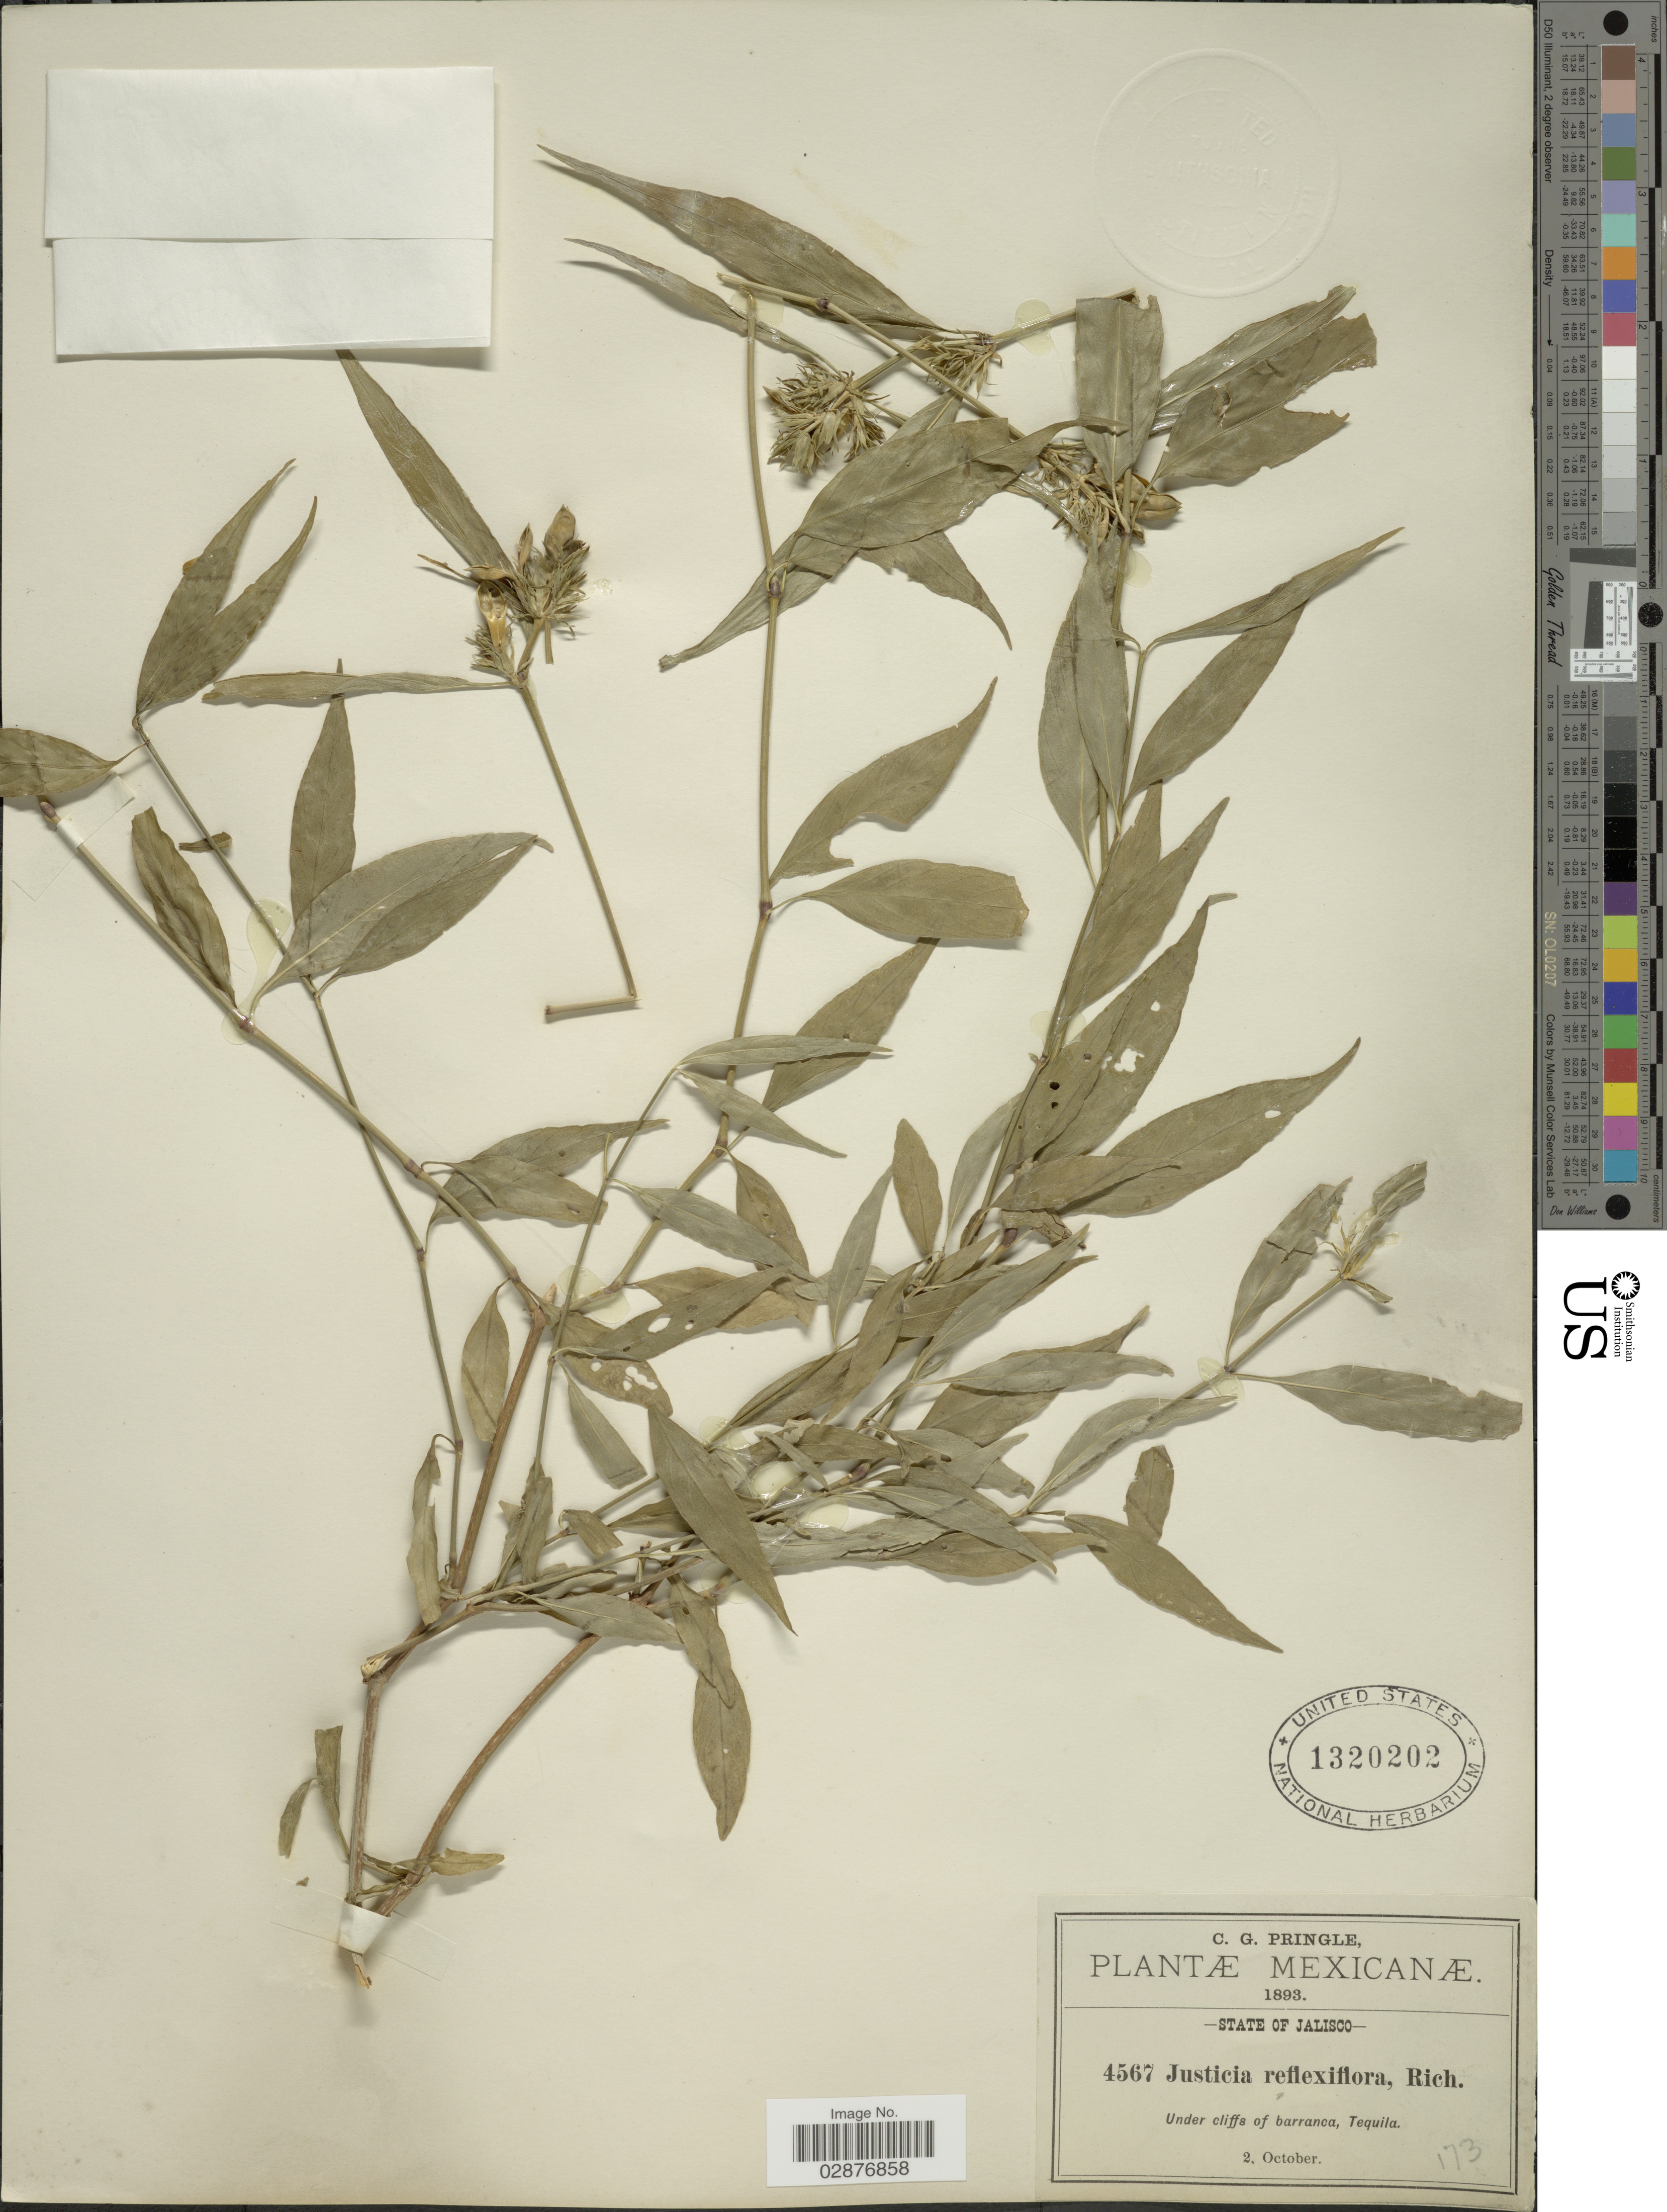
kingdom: Plantae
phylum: Tracheophyta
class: Magnoliopsida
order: Lamiales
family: Acanthaceae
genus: Justicia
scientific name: Justicia periplocifolia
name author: Jacq.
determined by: Fisher, Amanda, (LOB), California State University, Long Beach (UNITED STATES)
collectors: C. G. Pringle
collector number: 4567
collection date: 1893-10-02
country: Mexico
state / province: Jalisco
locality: Under cliffs of barranca, Tequila.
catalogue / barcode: US 1320202